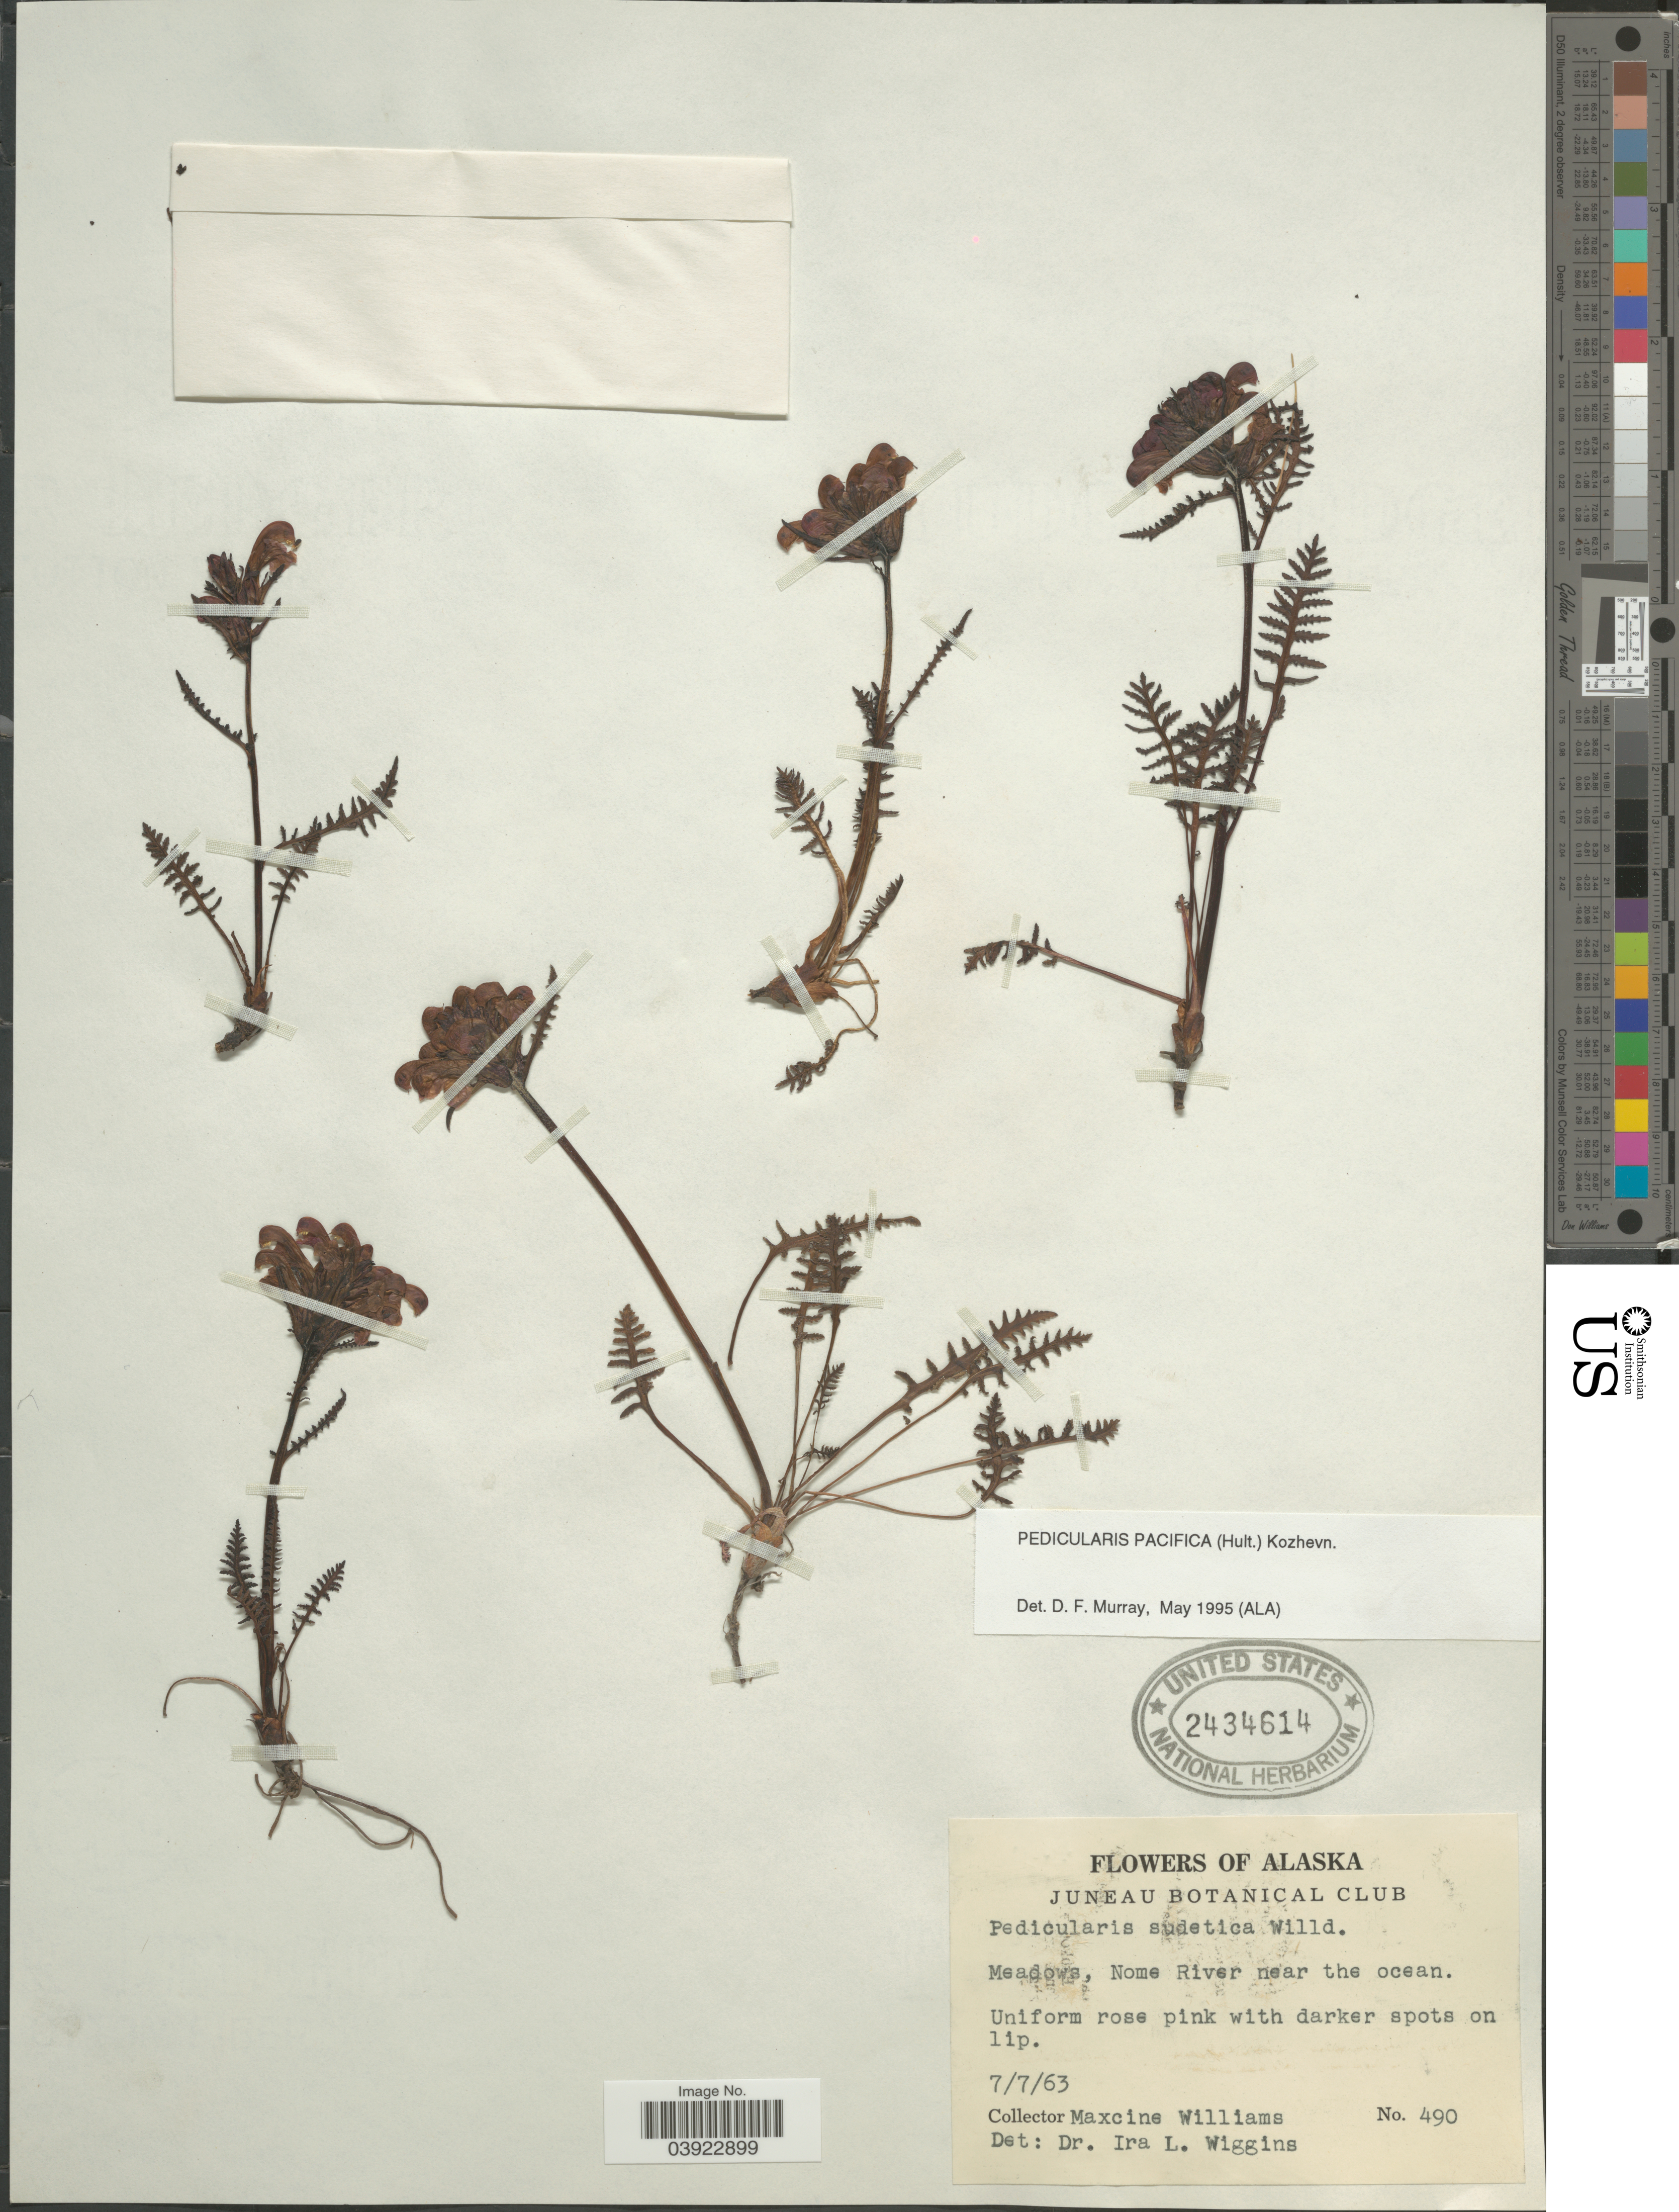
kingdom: Plantae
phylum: Tracheophyta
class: Magnoliopsida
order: Lamiales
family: Orobanchaceae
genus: Pedicularis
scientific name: Pedicularis pacifica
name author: (Hultén) Kozhevn.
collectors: Mr. Williams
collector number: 490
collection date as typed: Transcribed d/m/y: 7/7/63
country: United States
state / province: Alaska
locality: Meadows, Nome River near the ocean.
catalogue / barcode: US 2434614